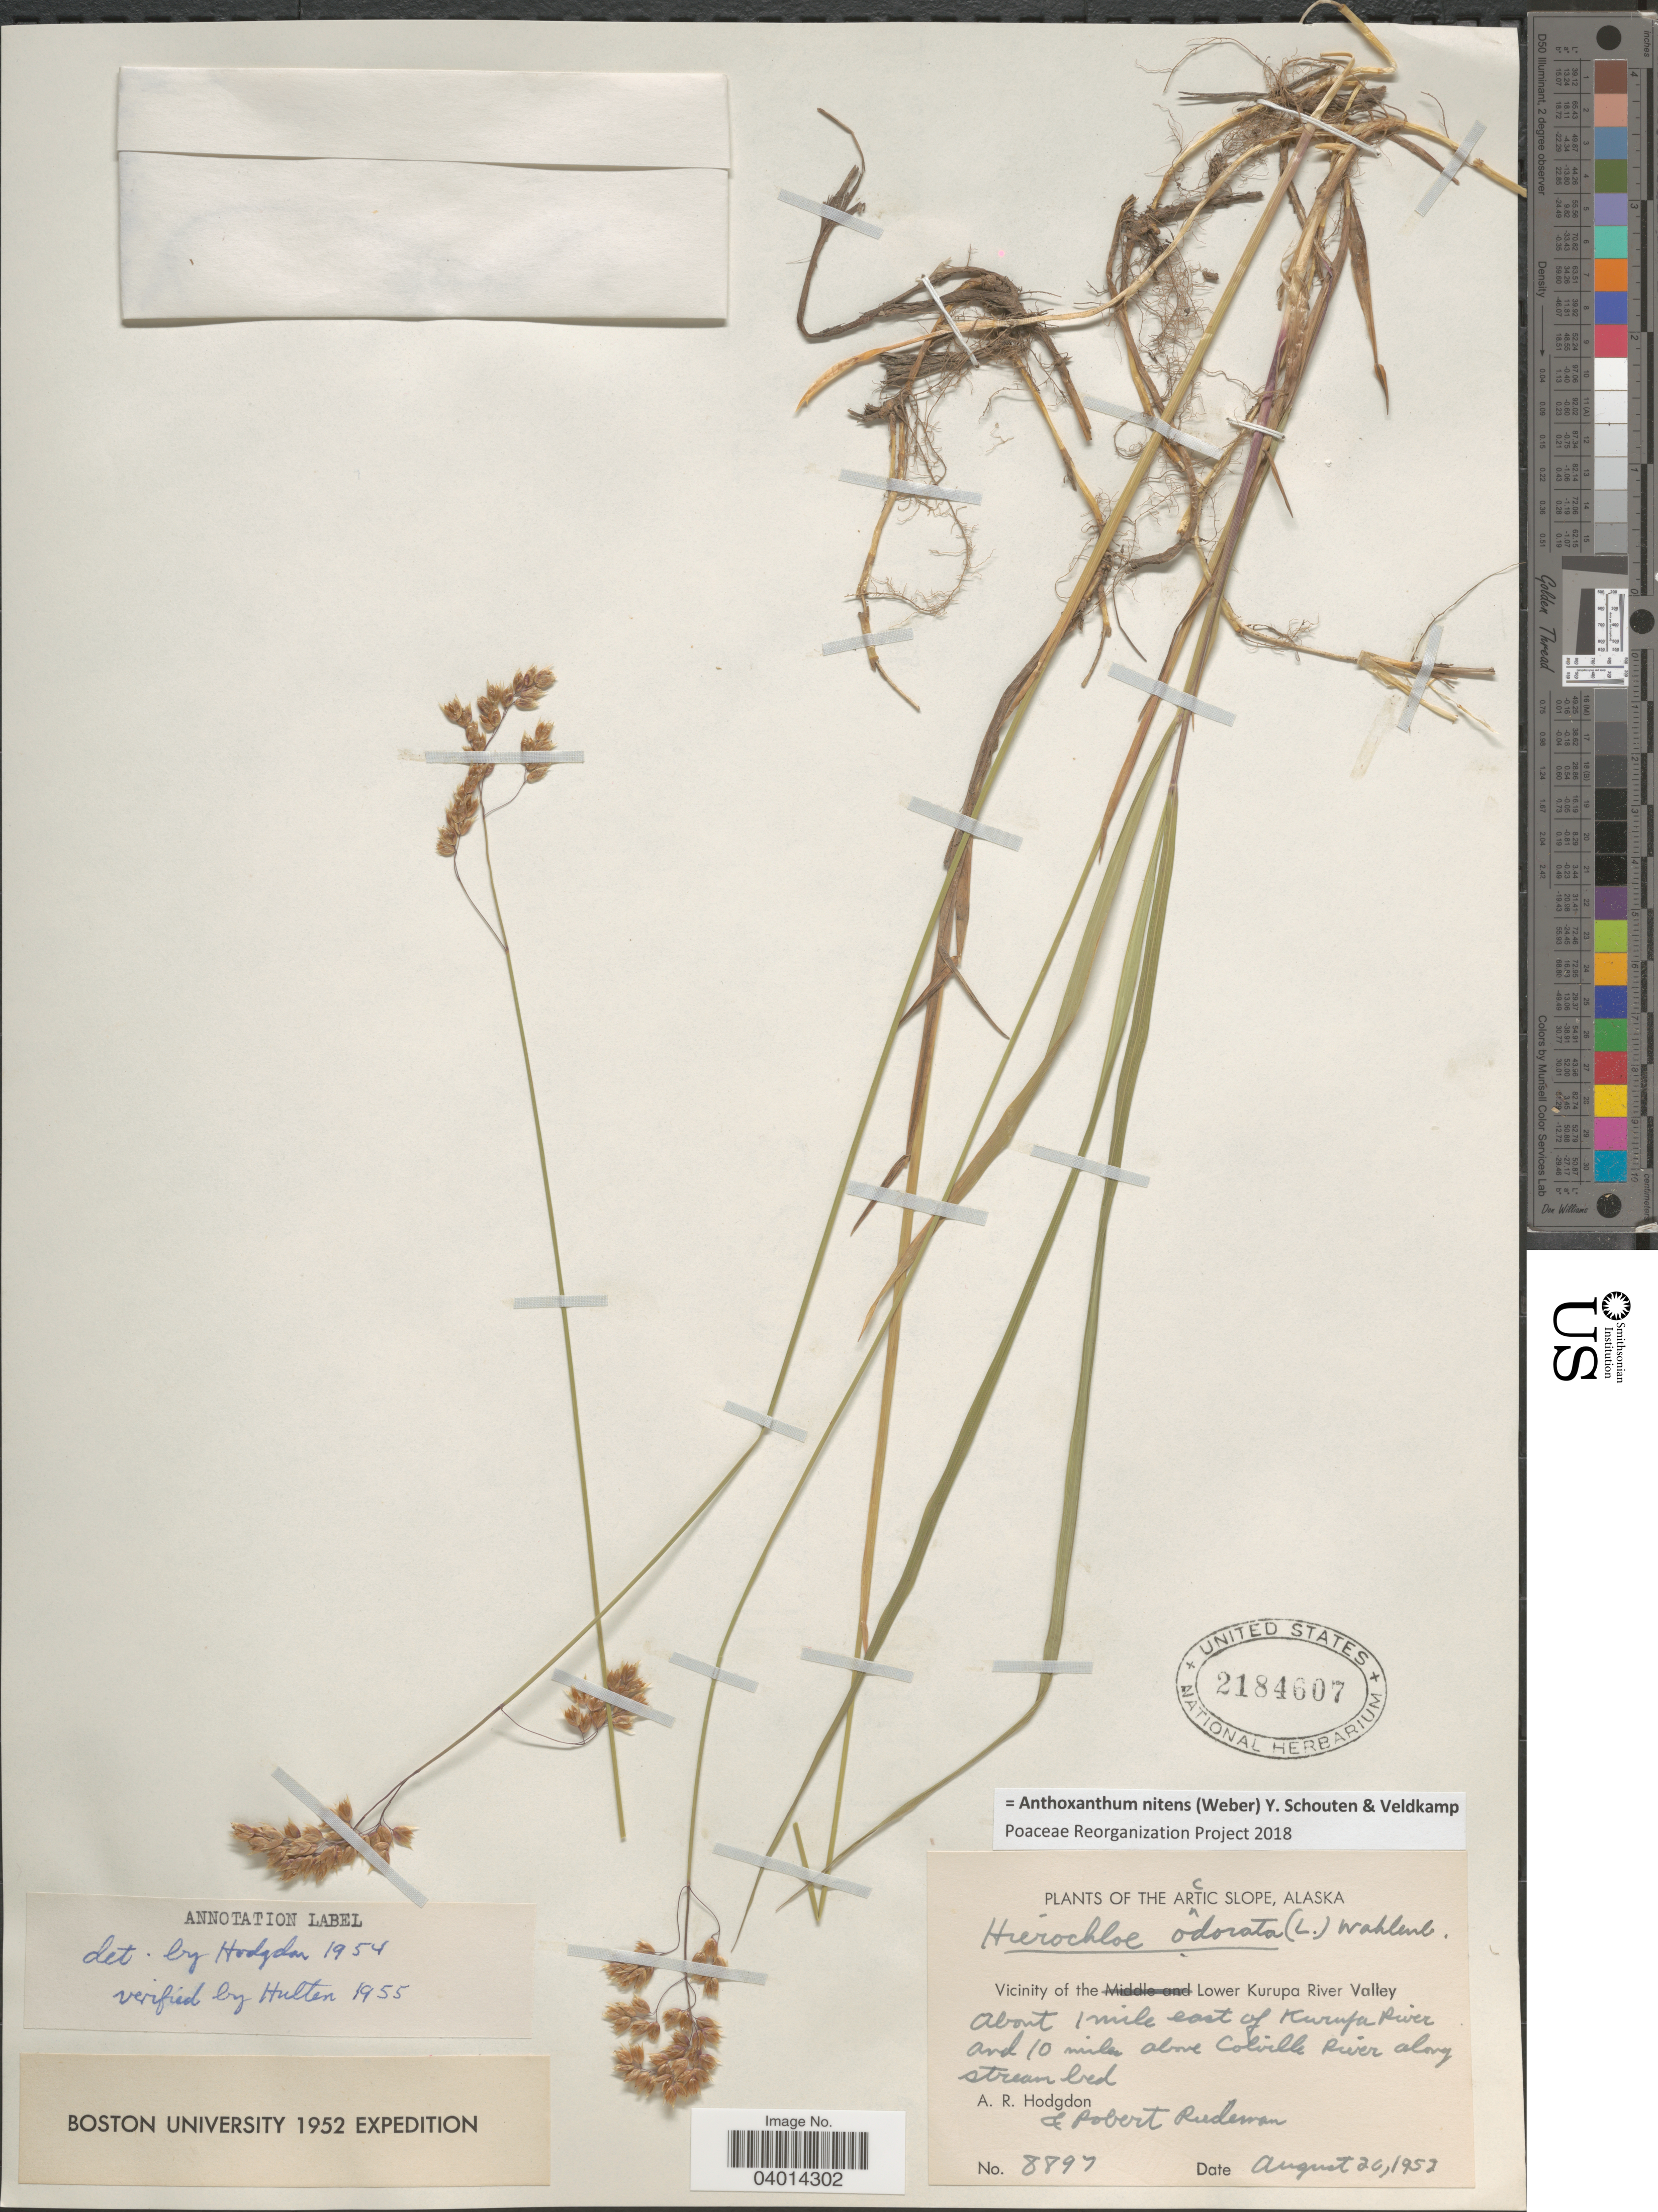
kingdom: Plantae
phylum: Tracheophyta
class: Liliopsida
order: Poales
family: Poaceae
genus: Anthoxanthum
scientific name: Anthoxanthum nitens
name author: (G.H. Weber) R.T.A. Schouten & Veldkamp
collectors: A. R. Hodgdon & R. Piedeman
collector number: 8897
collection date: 1952-08-20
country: United States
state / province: Alaska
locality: Arctic Slope. Vicinity of the Lower Kurupa River Valley. About 1 mile east of Kurupa River and 10 miles above Colville River along stream bed.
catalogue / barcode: US 2184607